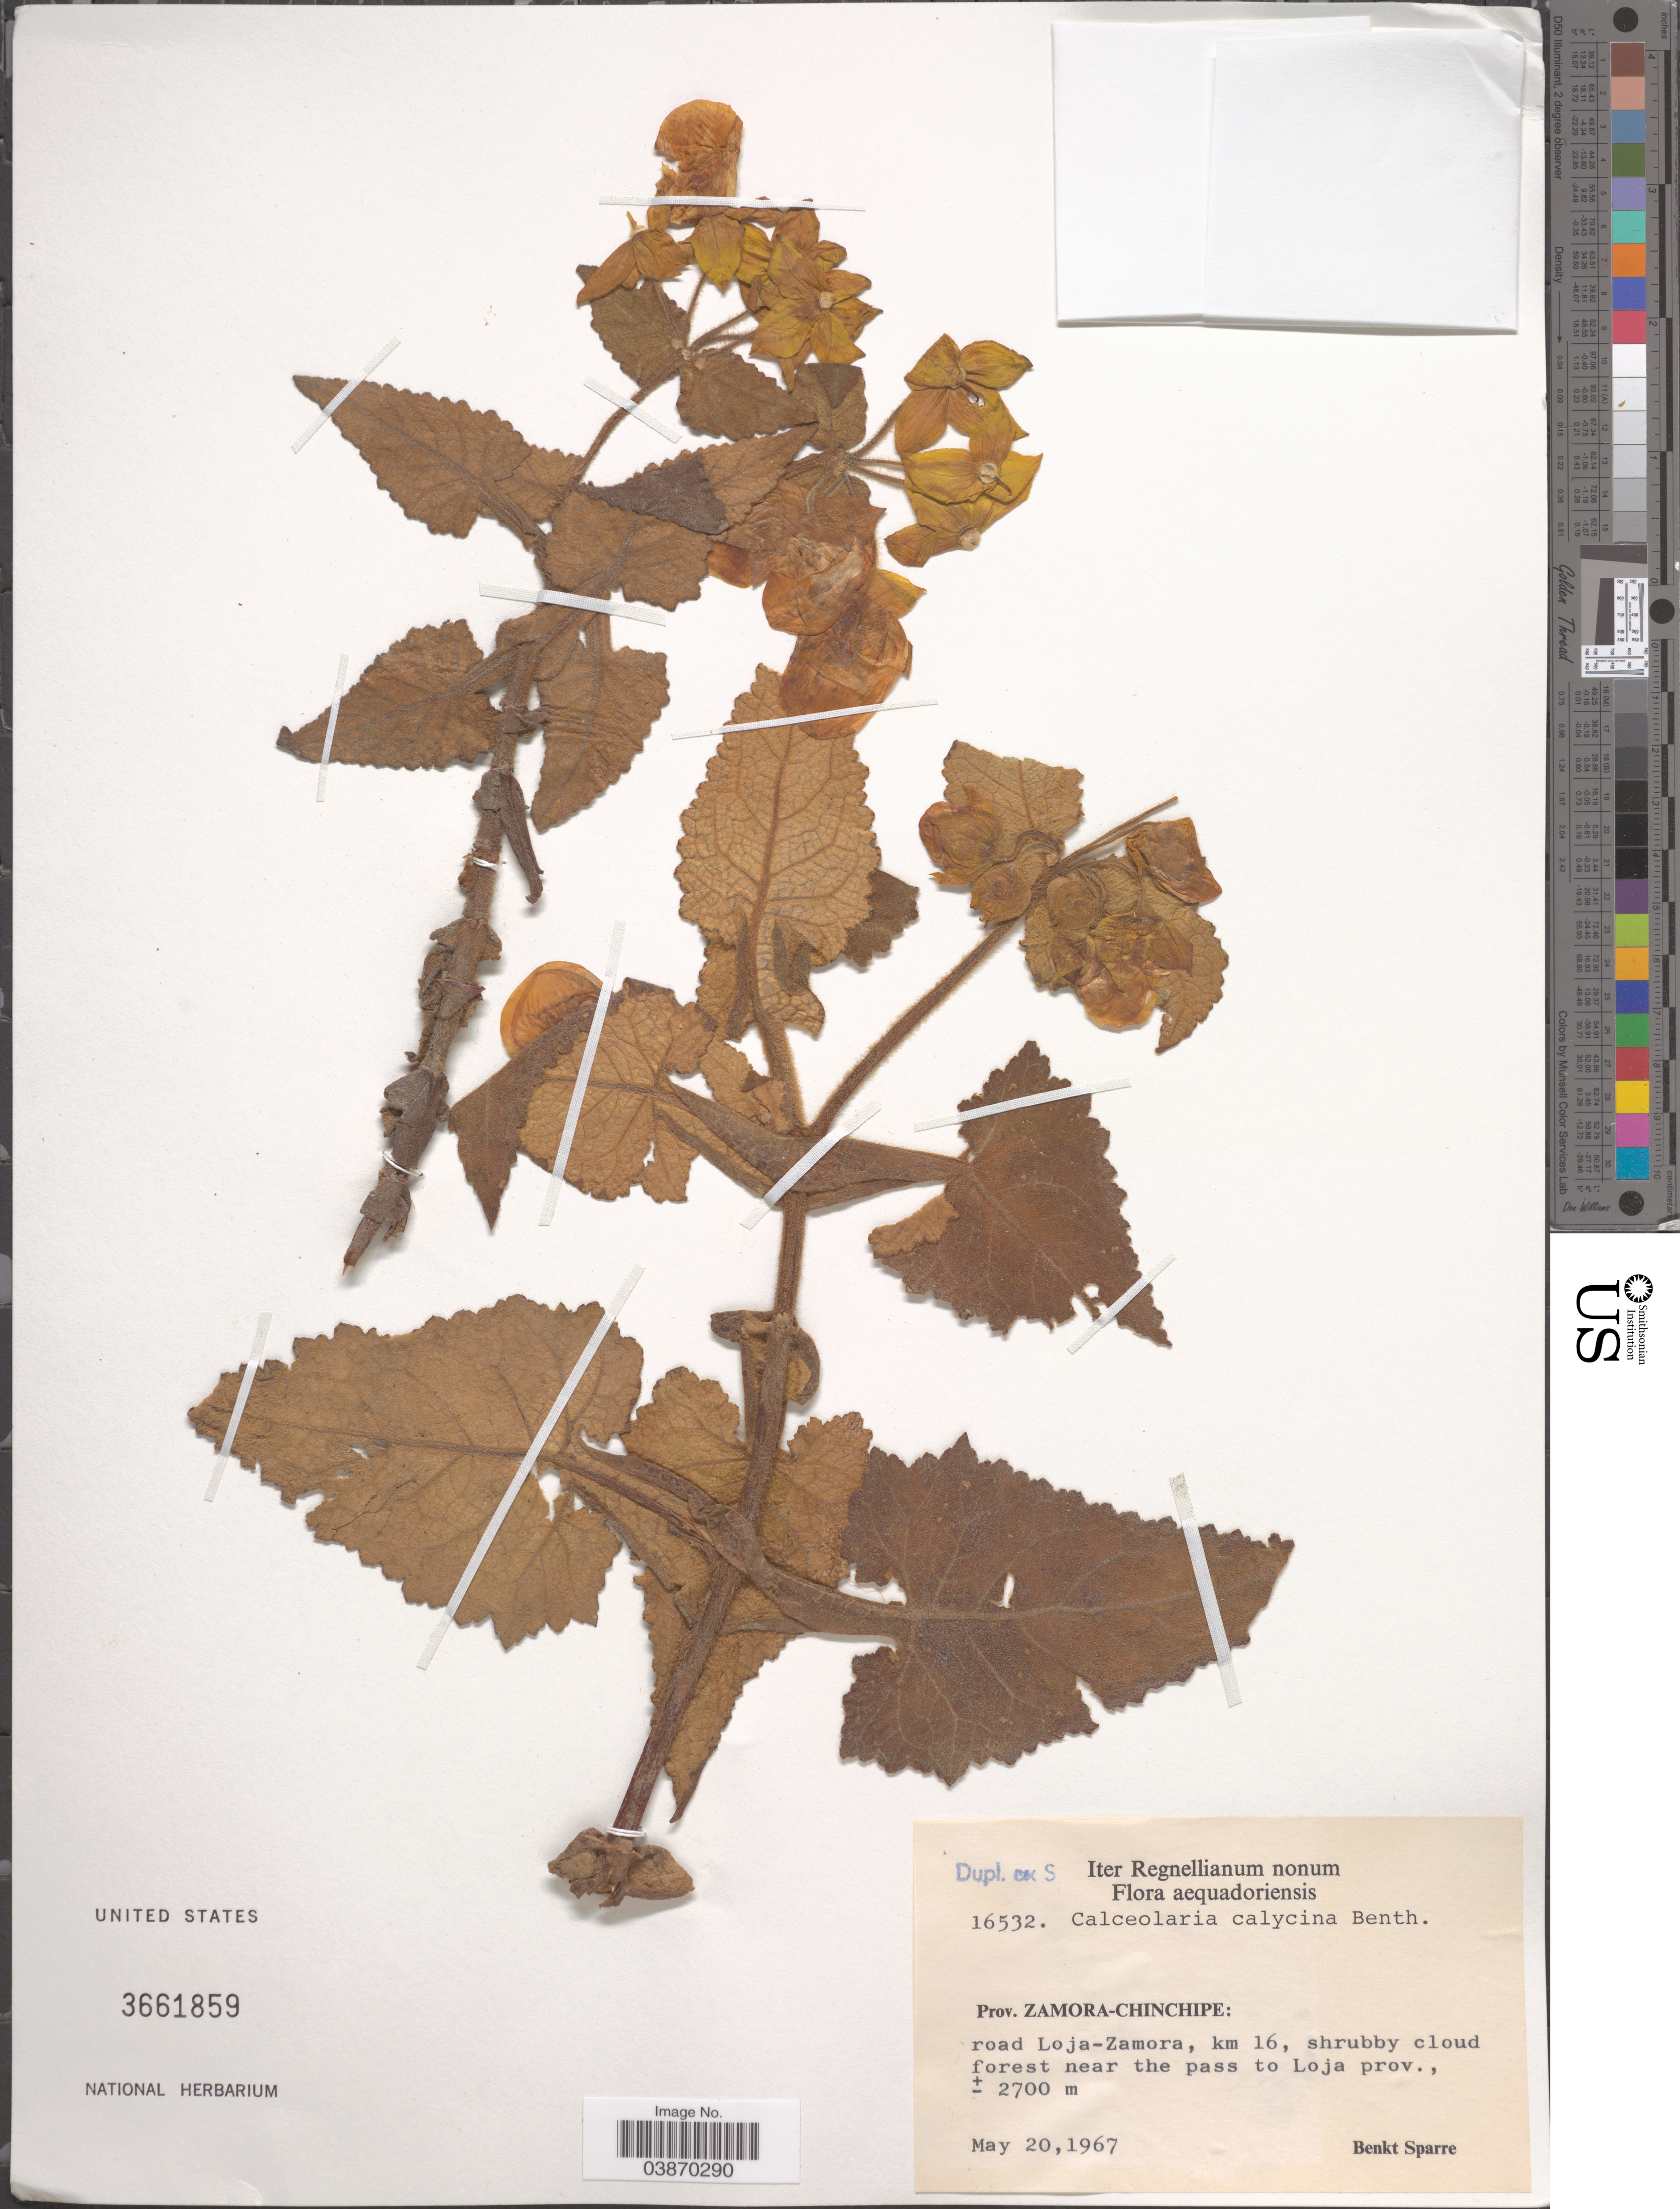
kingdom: Plantae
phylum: Tracheophyta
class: Magnoliopsida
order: Lamiales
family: Calceolariaceae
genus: Calceolaria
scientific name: Calceolaria calycina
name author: Benth.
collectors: B. Sparre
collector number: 16532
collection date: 1967-05-20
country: Ecuador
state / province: Zamora-Chinchipe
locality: Road Loja-Zamora, km 16, near the pass to Loja prov.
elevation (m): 2700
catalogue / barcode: US 3661859